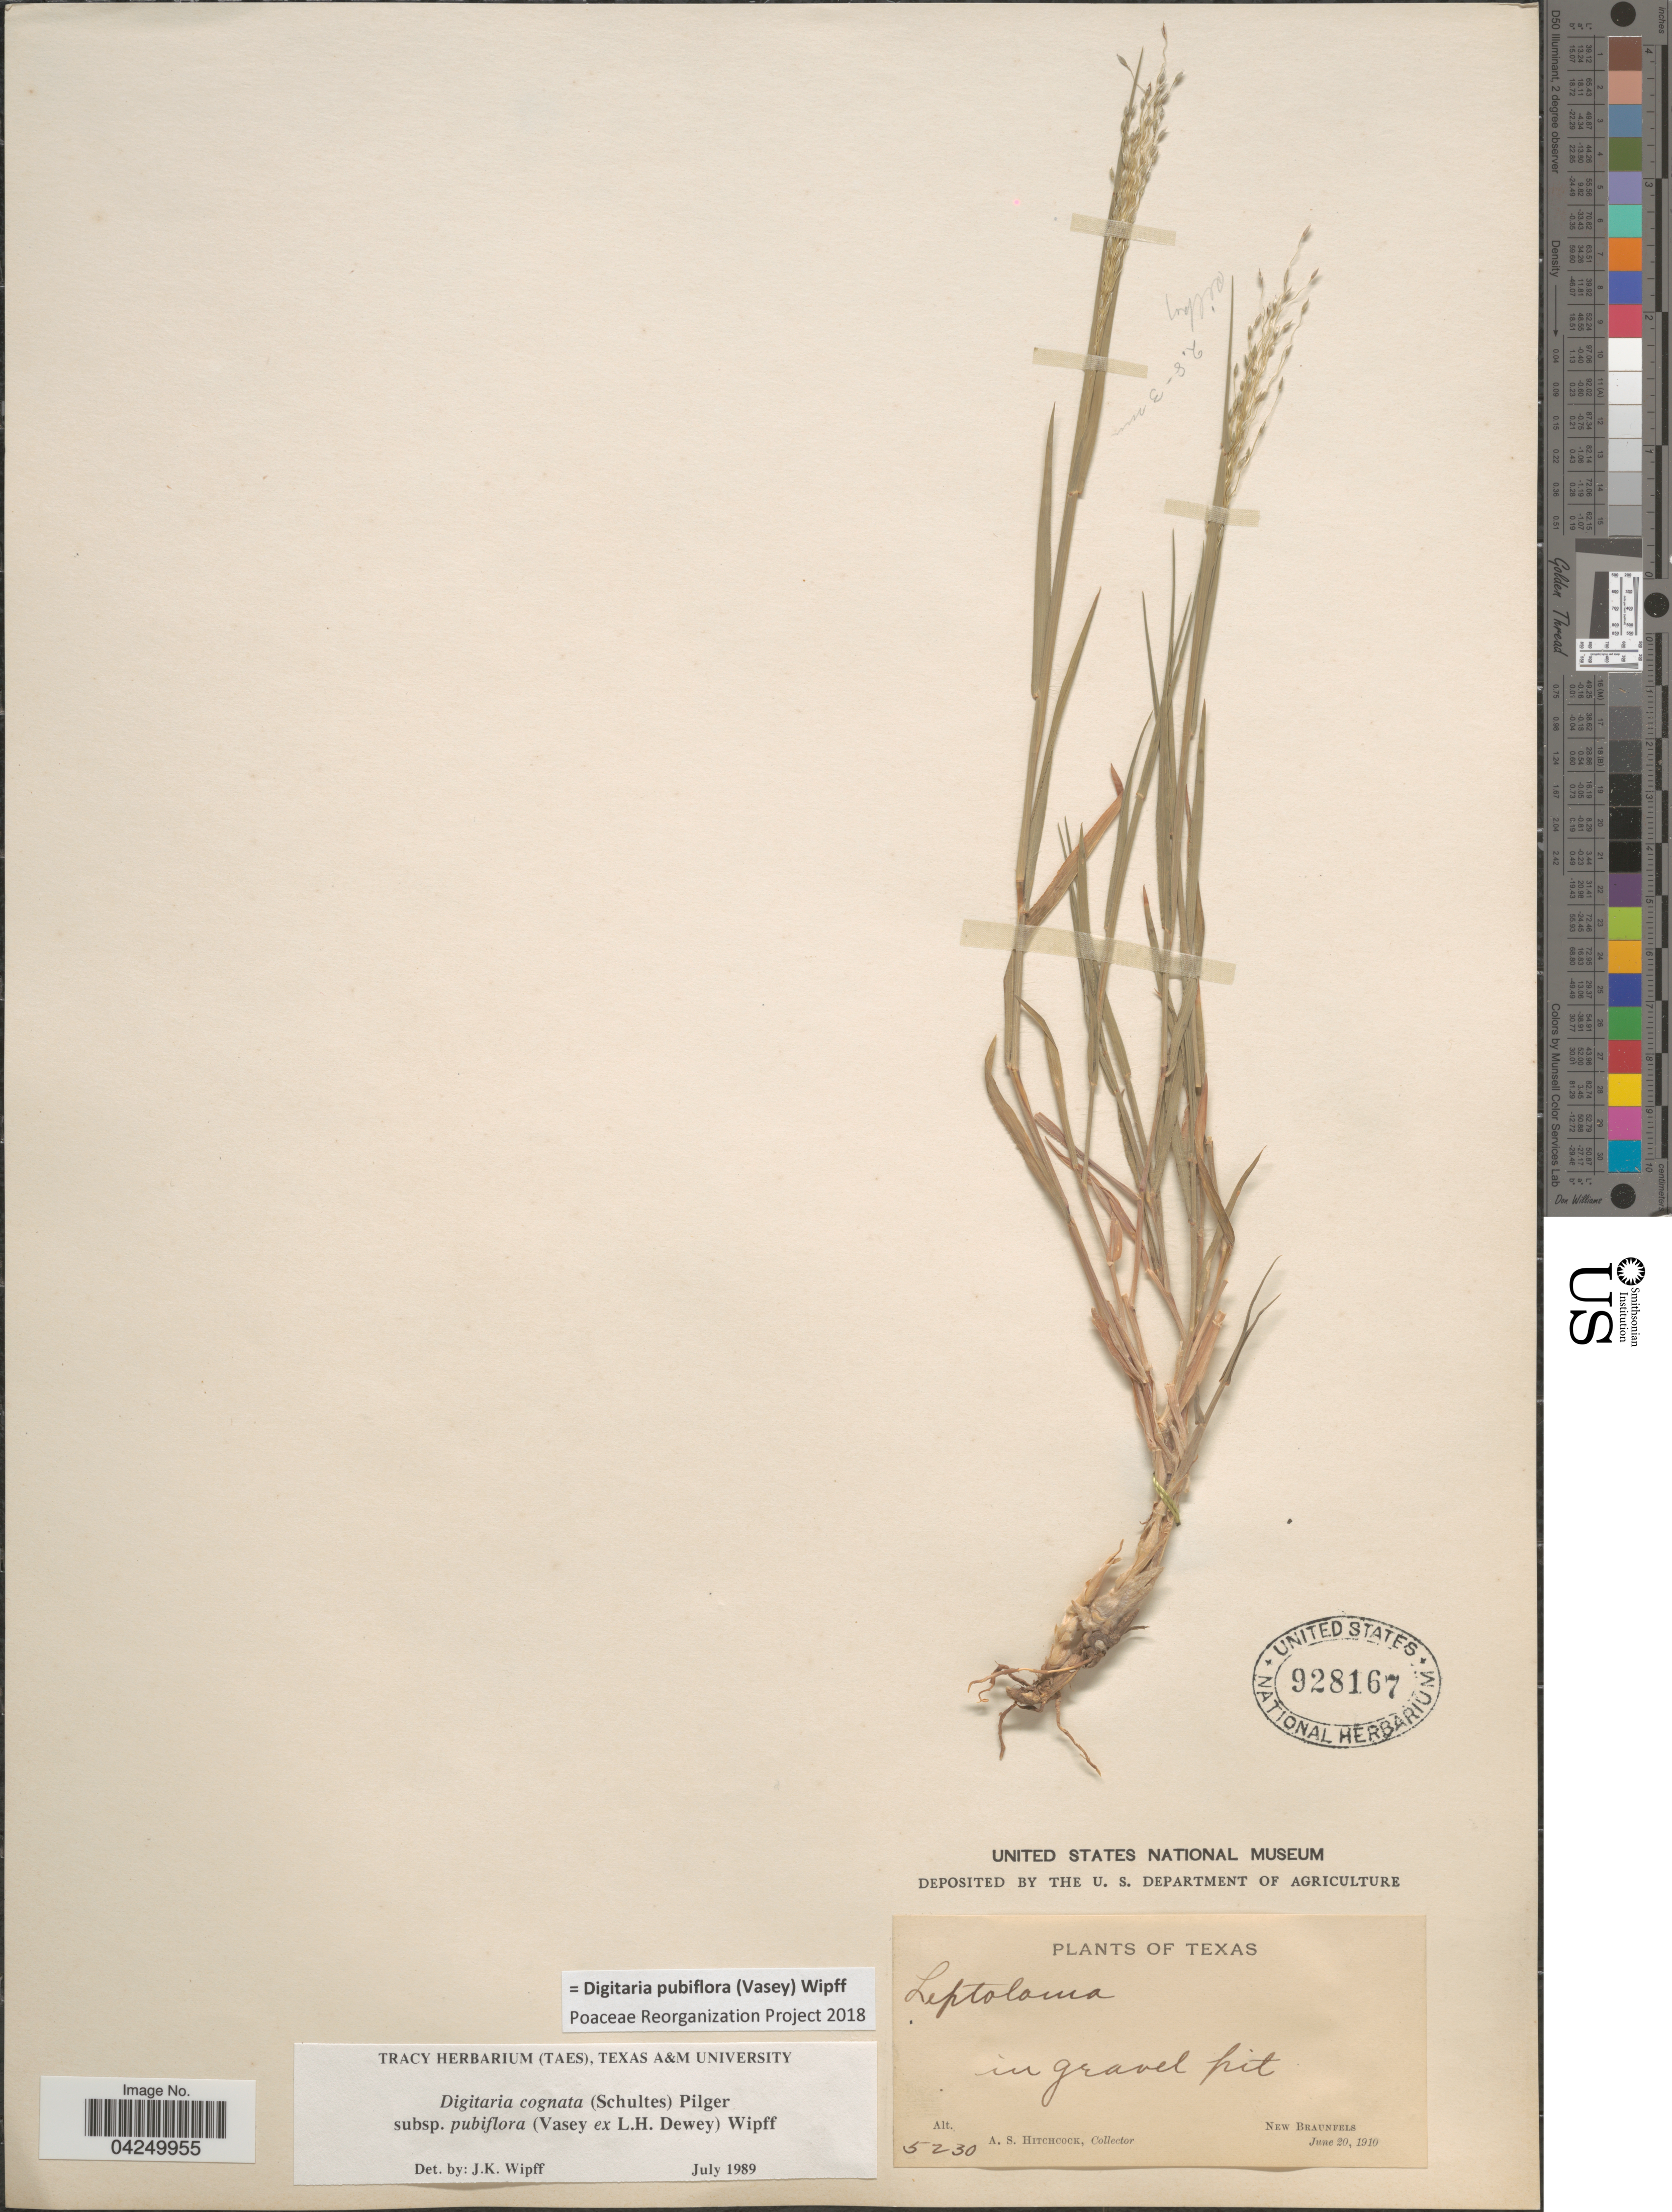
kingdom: Plantae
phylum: Tracheophyta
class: Liliopsida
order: Poales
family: Poaceae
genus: Digitaria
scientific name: Digitaria pubiflora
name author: (Vasey) Wipff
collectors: A. S. Hitchcock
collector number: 5230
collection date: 1910-06-20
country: United States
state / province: Texas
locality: New Braunfels.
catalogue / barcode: US 928167